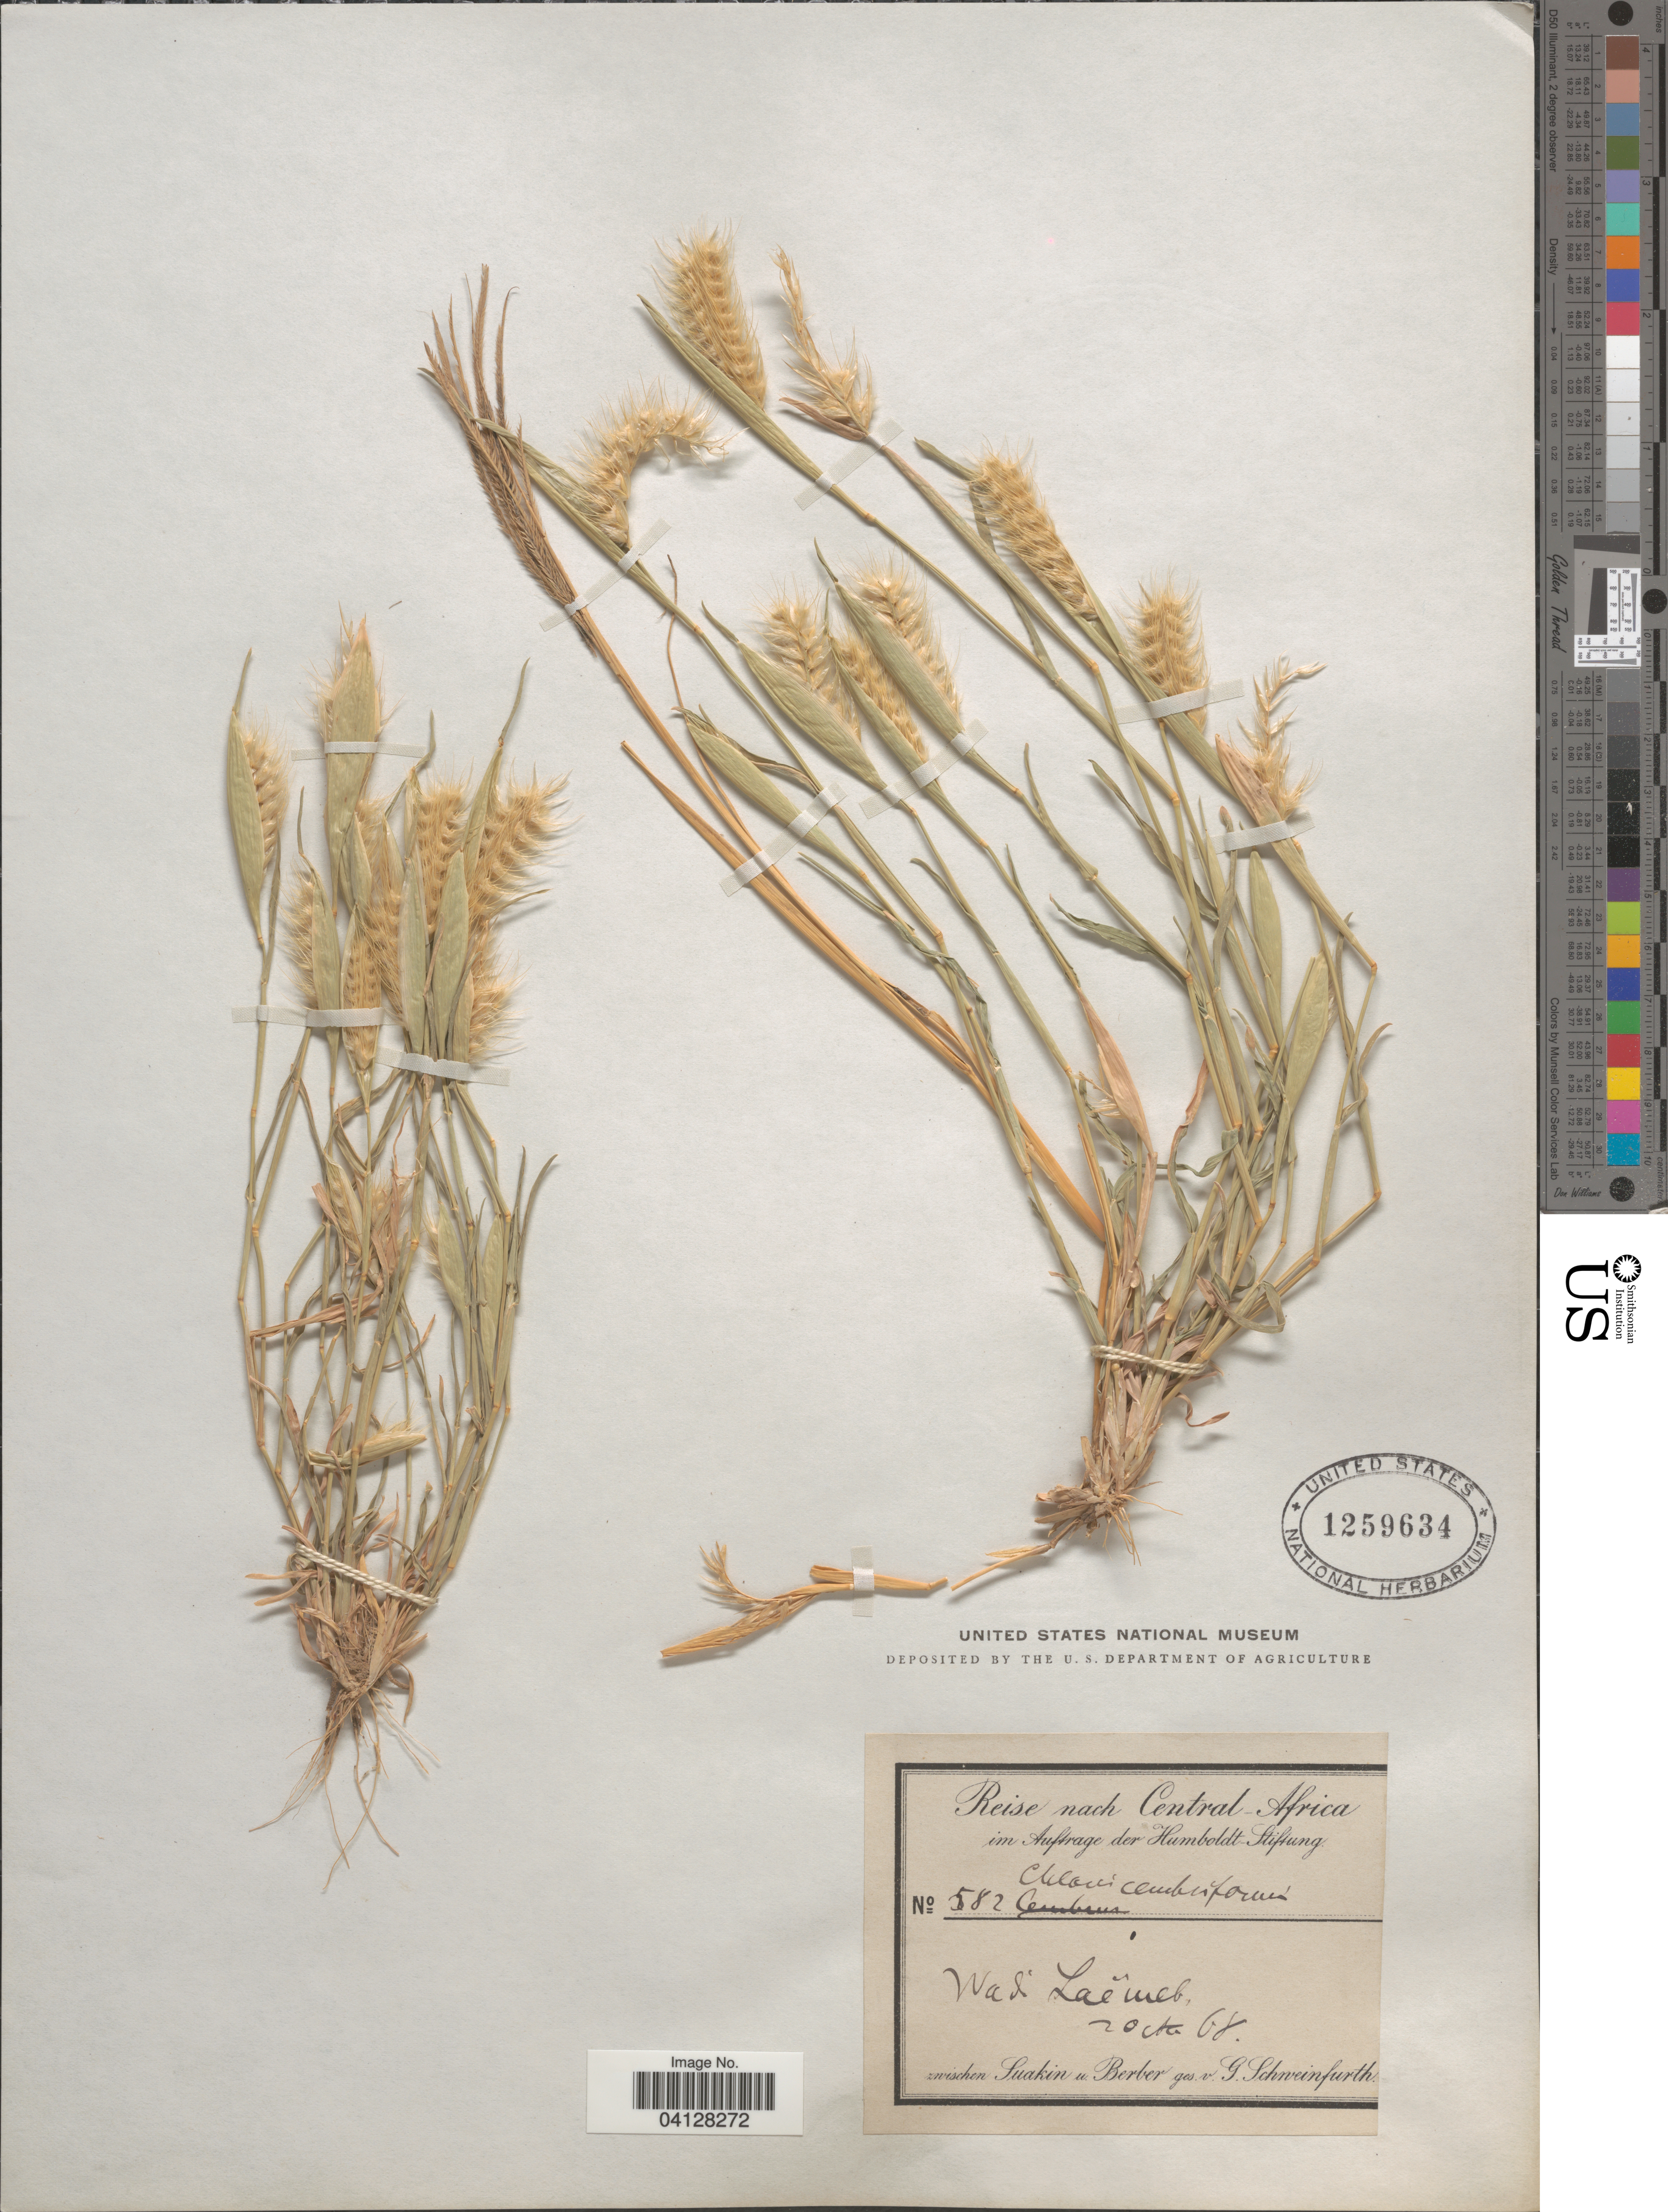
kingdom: Plantae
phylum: Tracheophyta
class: Liliopsida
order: Poales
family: Poaceae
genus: Chloris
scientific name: Chloris cenchriformis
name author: (A. Rich.) Baill.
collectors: G. A. Schweinfurth (herbarium)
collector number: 582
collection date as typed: Transcribed d/m/y: 2/10/68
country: Sudan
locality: Reise nach Central Africa. Wad' Laêmeb. Zwischen Suakin u. Berber.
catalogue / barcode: US 1259634